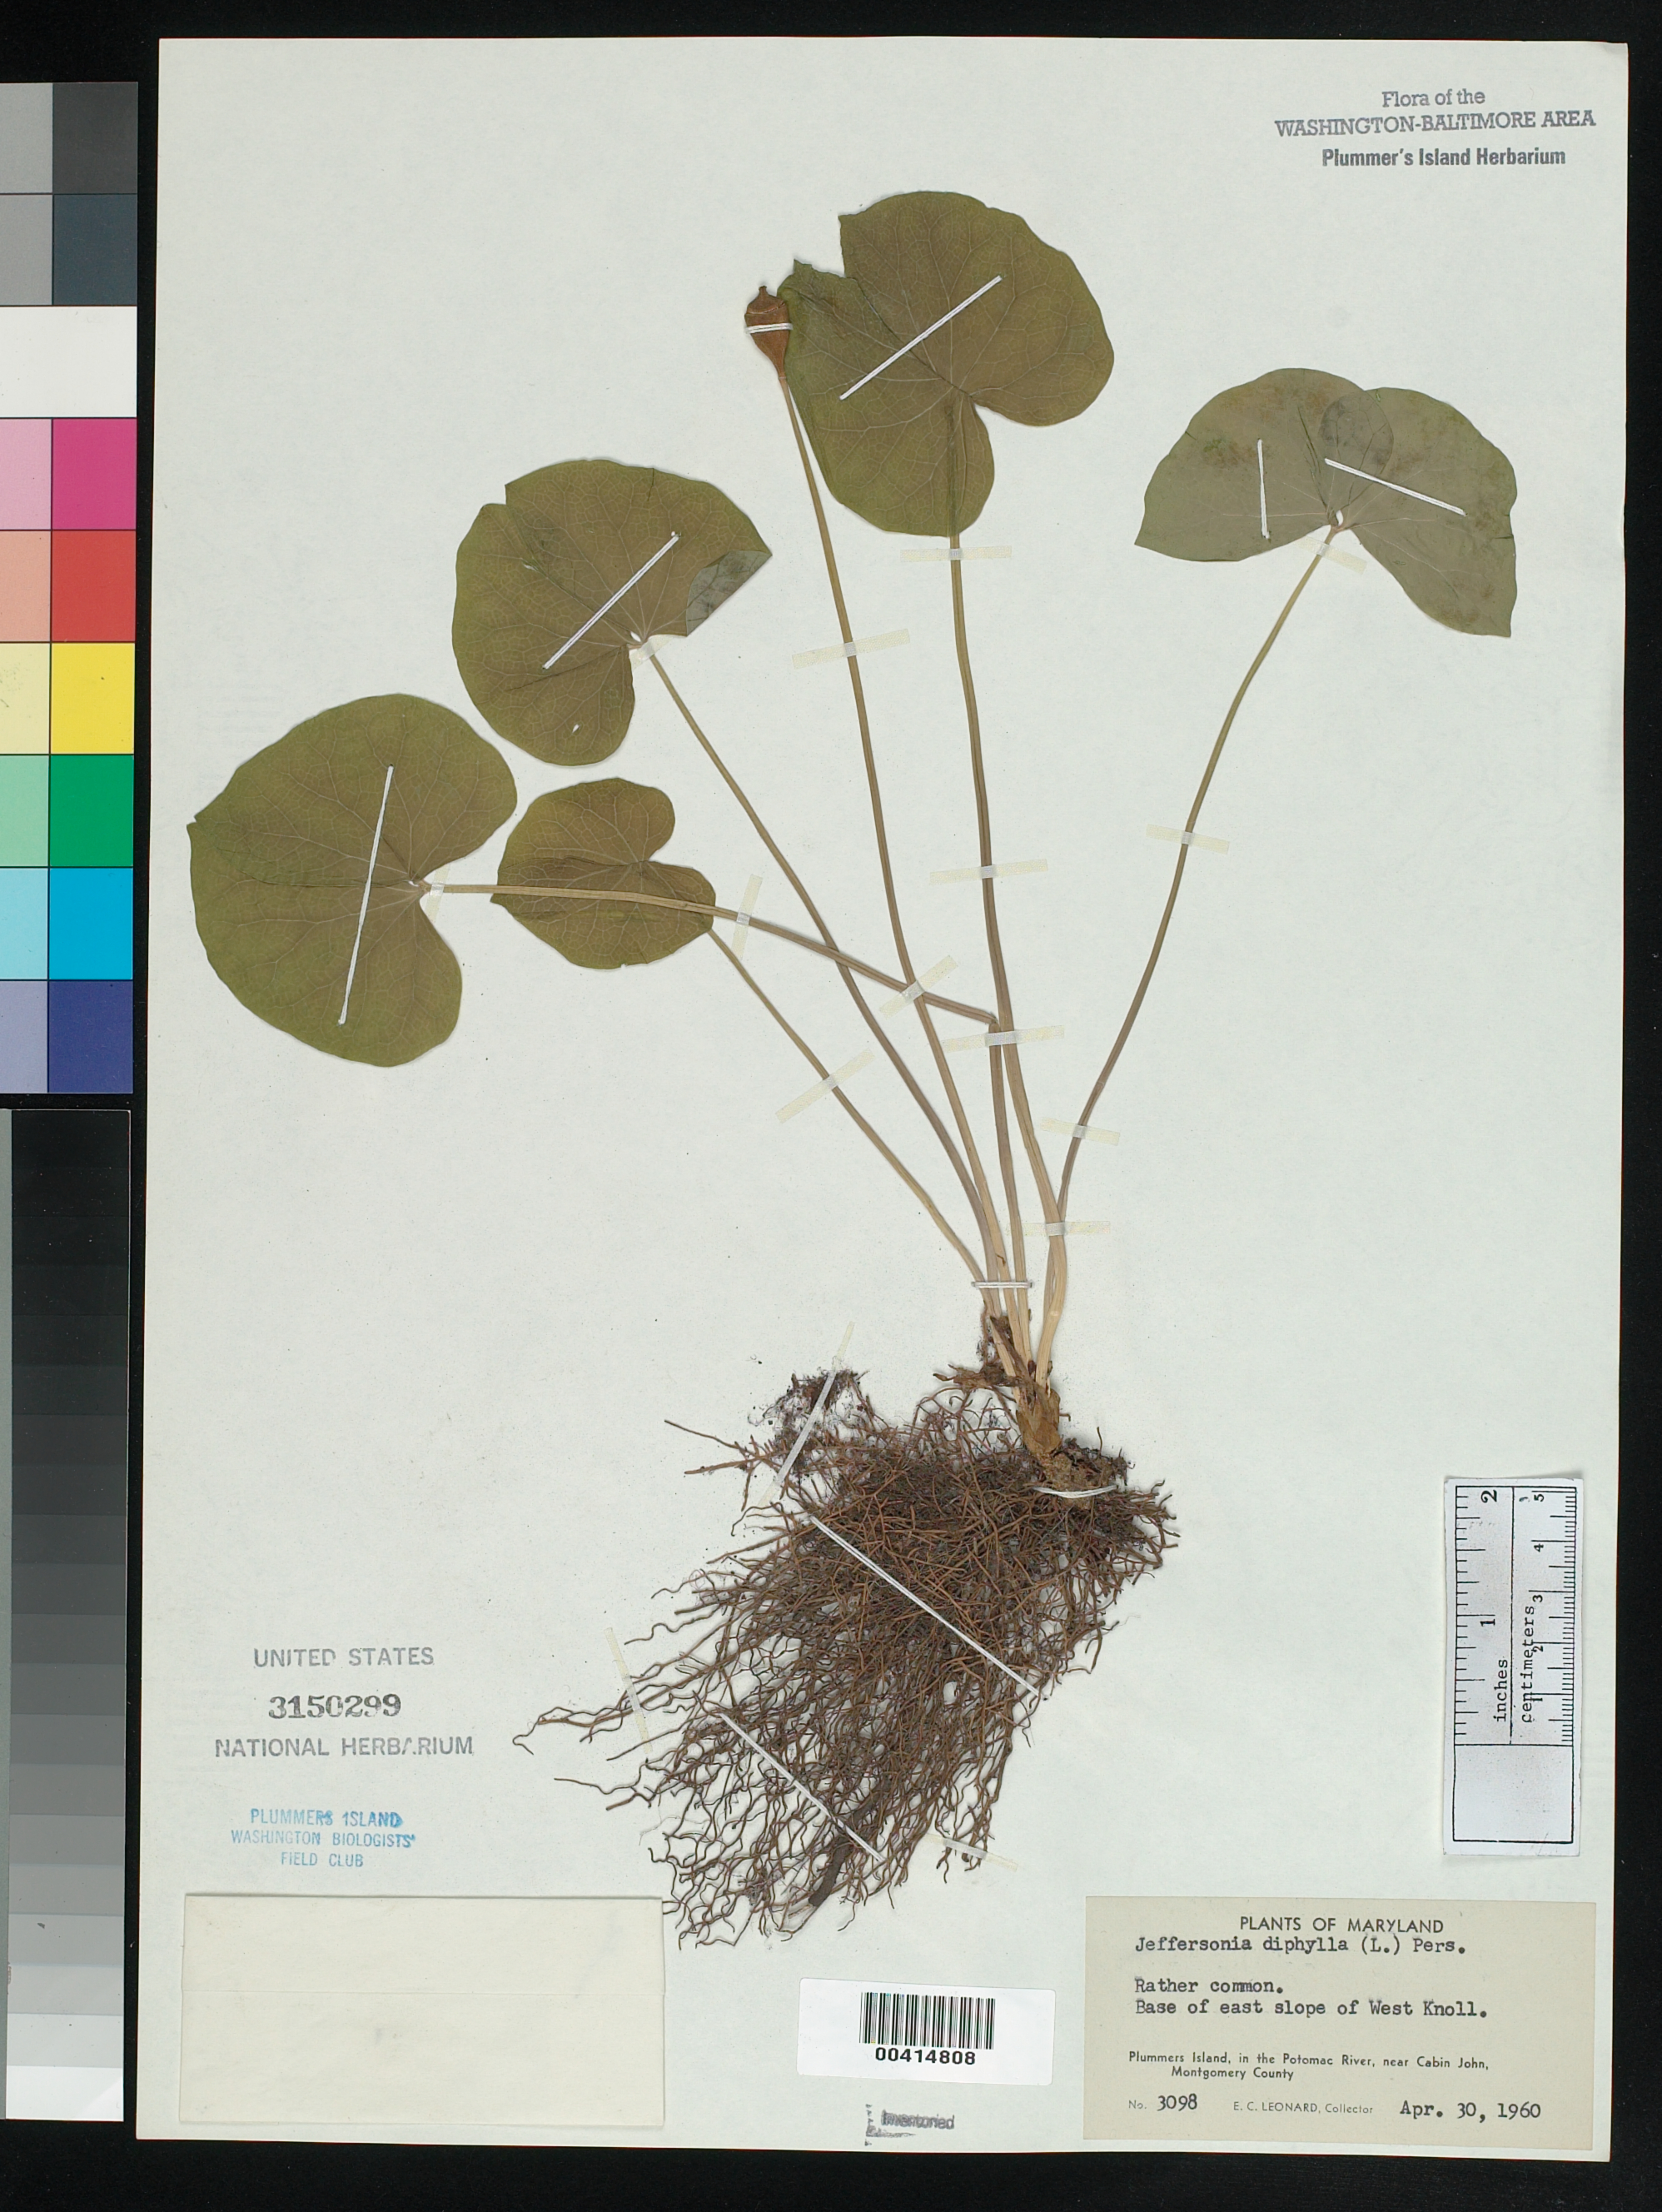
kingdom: Plantae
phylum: Tracheophyta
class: Magnoliopsida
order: Ranunculales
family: Berberidaceae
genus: Jeffersonia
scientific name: Jeffersonia diphylla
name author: (L.) Pers.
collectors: E. C. Leonard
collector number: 3098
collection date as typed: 30 Apr 1960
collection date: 1960-04-30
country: United States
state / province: Maryland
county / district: Montgomery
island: Plummers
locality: Plummer's Island; base of east slope of west knoll C. & O. Canal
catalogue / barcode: US 3150299